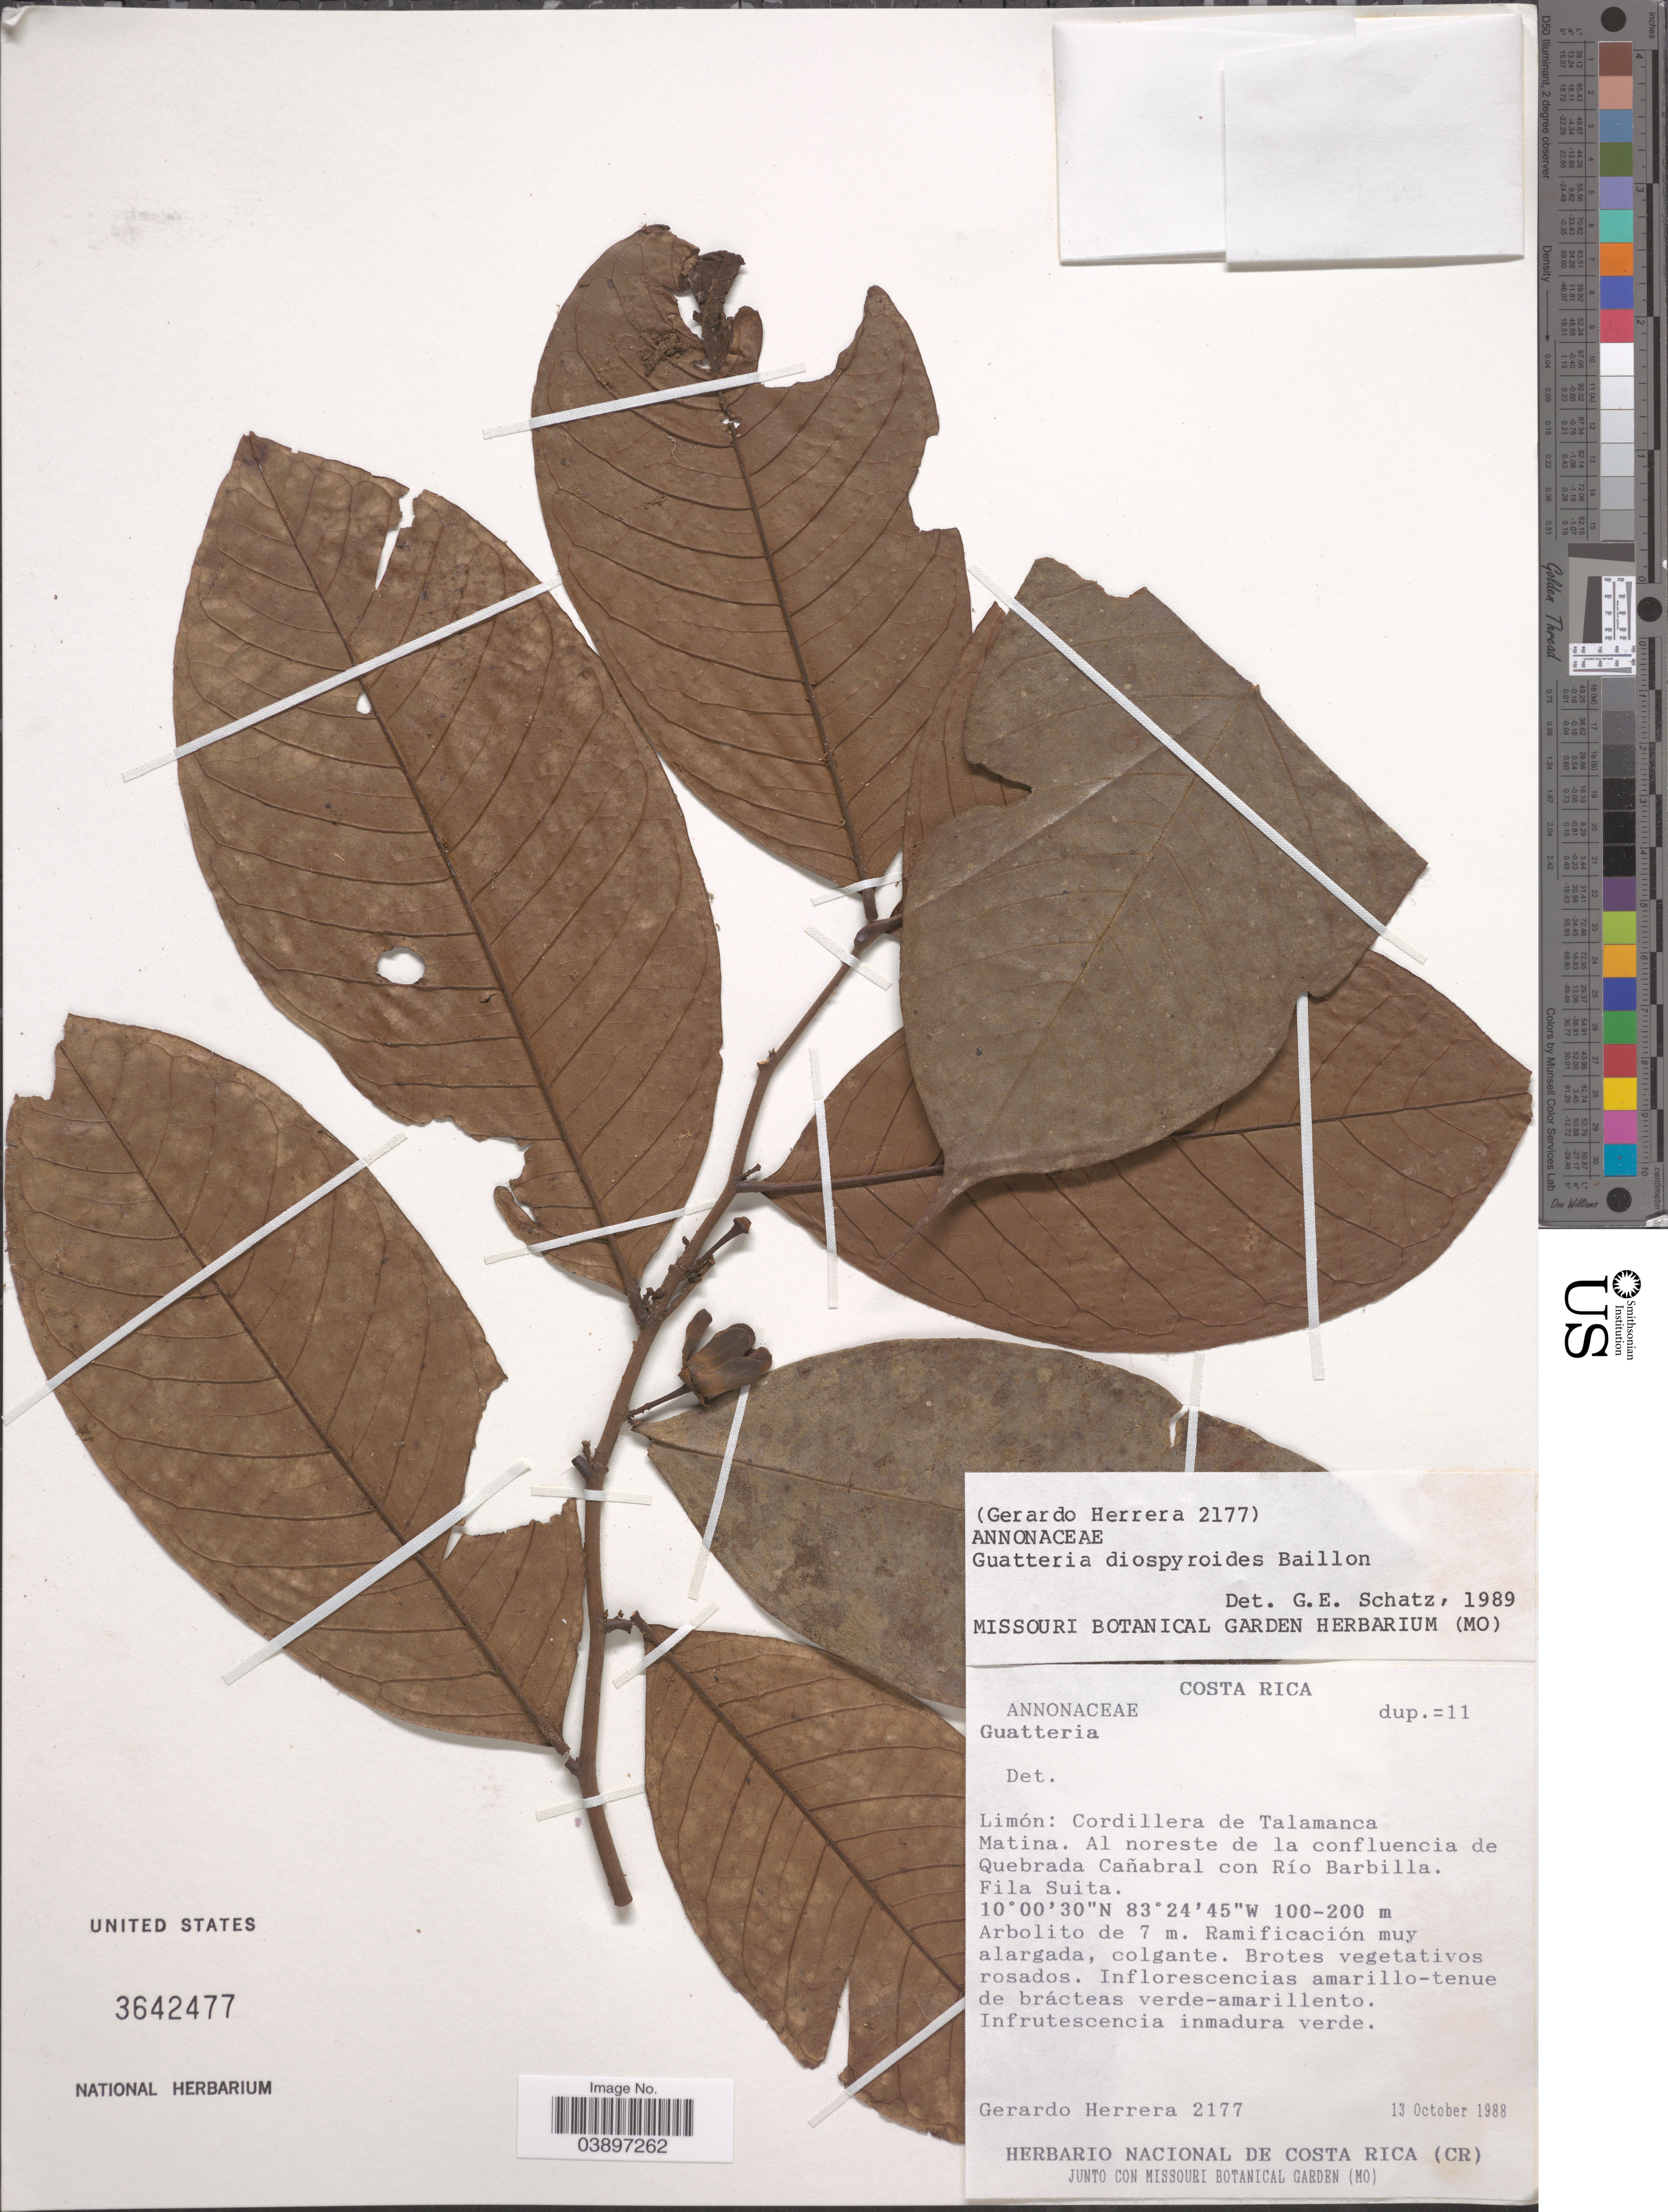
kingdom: Plantae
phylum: Tracheophyta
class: Magnoliopsida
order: Magnoliales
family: Annonaceae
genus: Guatteria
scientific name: Guatteria diospyroides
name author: Baill.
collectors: G. Herrera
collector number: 2177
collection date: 1988-10-13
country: Costa Rica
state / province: Limón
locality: Cordillera de Talamanca. Matina. Al noreste de la confluencia de Quebrada Cañabral con Río Barbilla. Fila Suita.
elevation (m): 100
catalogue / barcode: US 3642477